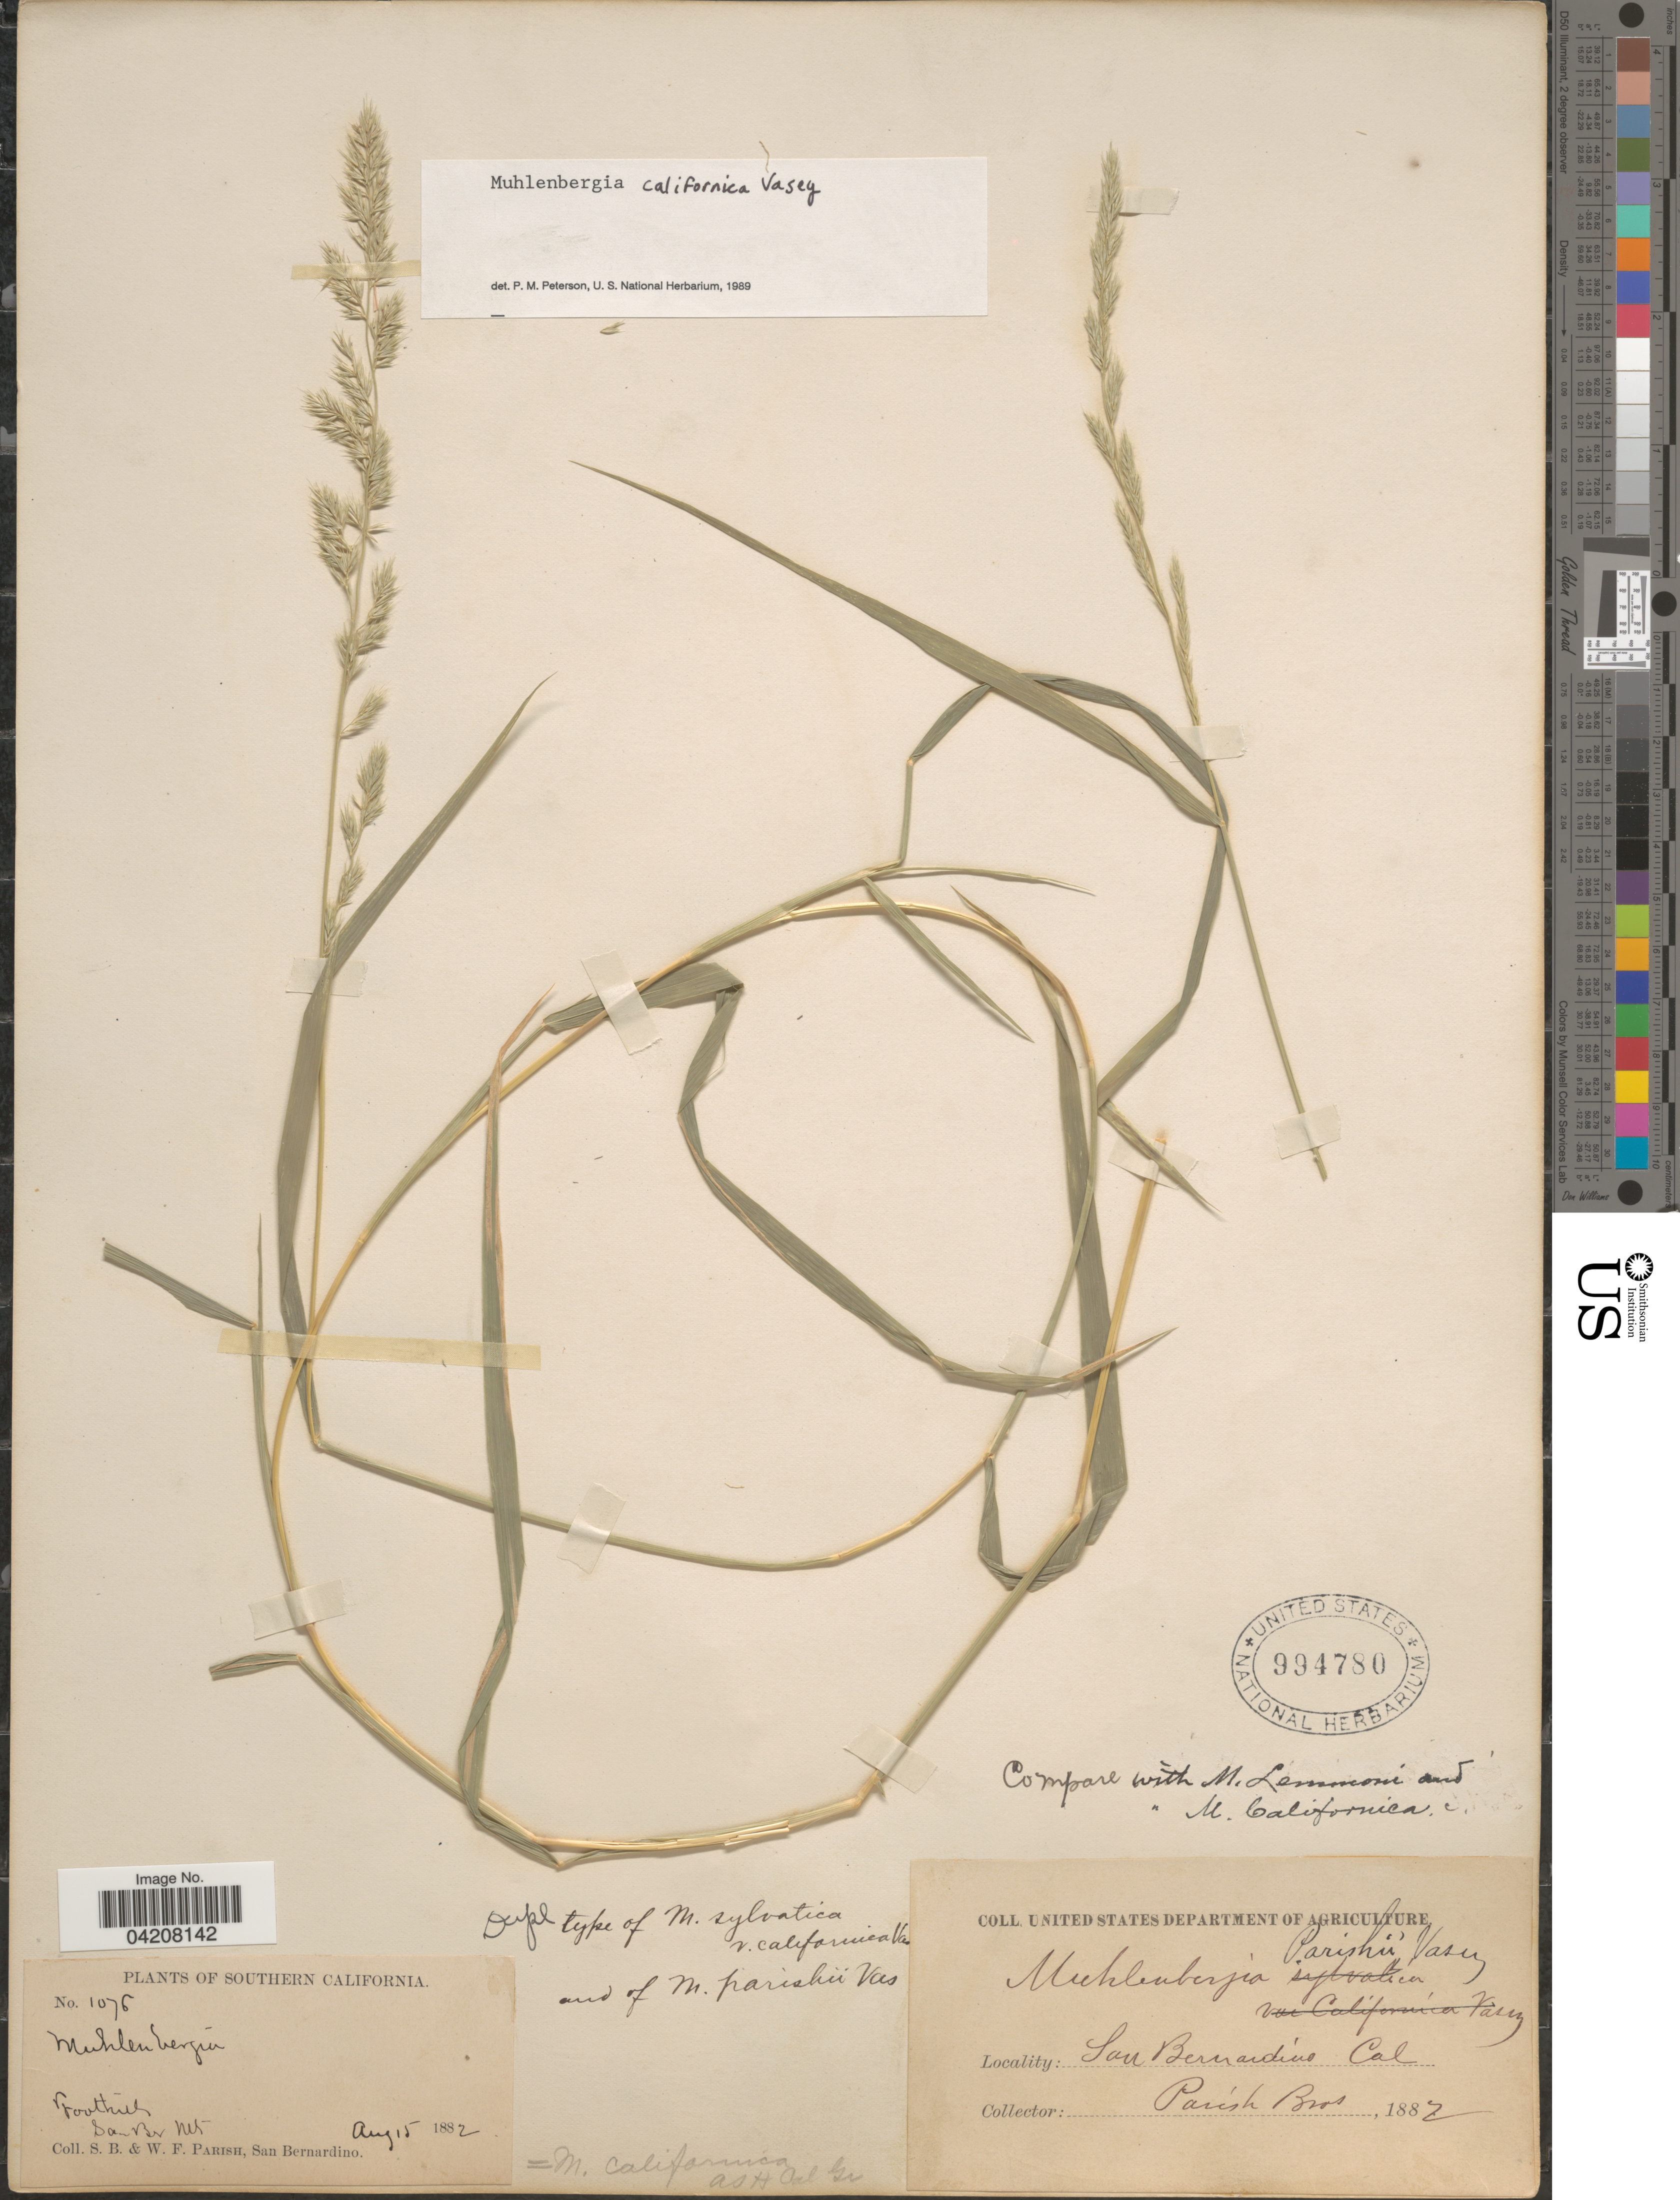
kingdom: Plantae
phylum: Tracheophyta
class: Liliopsida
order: Poales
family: Poaceae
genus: Muhlenbergia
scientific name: Muhlenbergia californica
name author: Vasey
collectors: S. B. Parish & W. F. Parish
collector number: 1076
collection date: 1882-08-15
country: United States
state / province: California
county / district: San Bernardino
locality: Southern California. Foothills San Bernardino Mts.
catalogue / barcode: US 994780